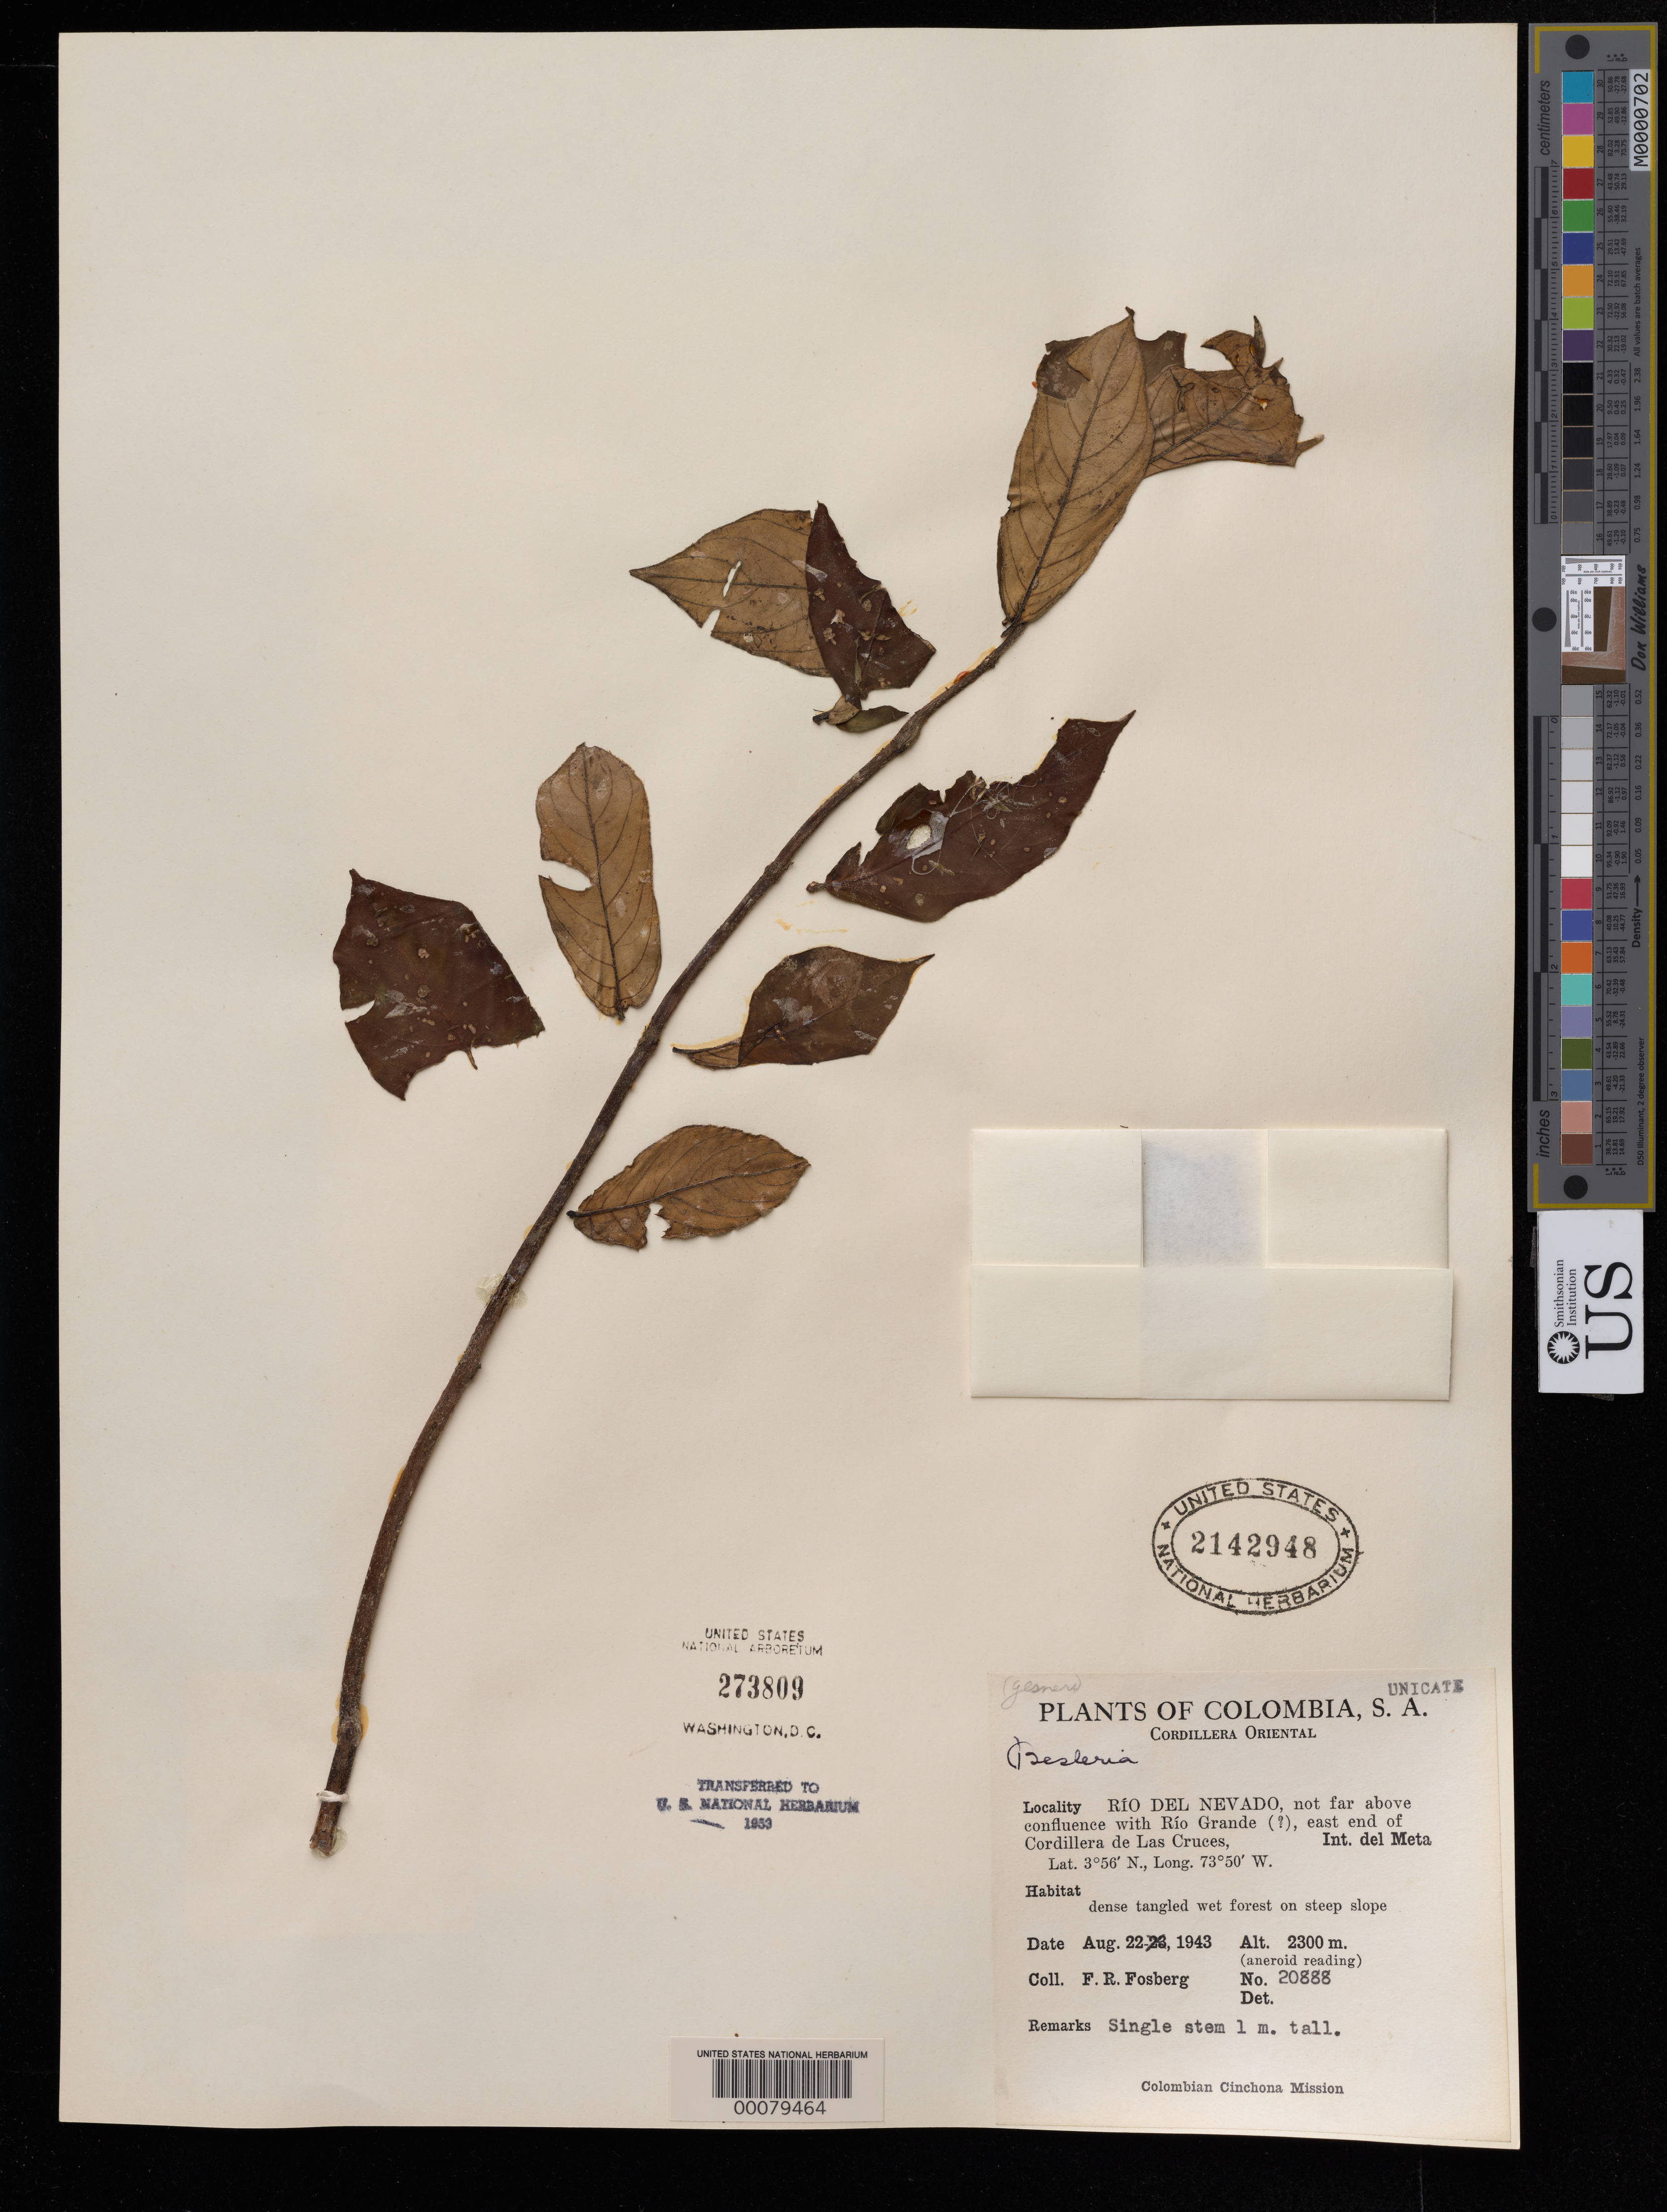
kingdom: Plantae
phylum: Tracheophyta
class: Magnoliopsida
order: Lamiales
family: Gesneriaceae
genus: Besleria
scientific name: Besleria sp.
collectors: F. R. Fosberg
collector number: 20888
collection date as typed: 22 Aug 1943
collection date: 1943-08-22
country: Colombia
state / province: Meta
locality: Cordillera Oriental, Rio del Nevado, not far above confluence with Rio Grande (?), E end of Cordillera de las Cruces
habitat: Dense tangled wet forest on steep slope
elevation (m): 2300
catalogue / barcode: US 2142948